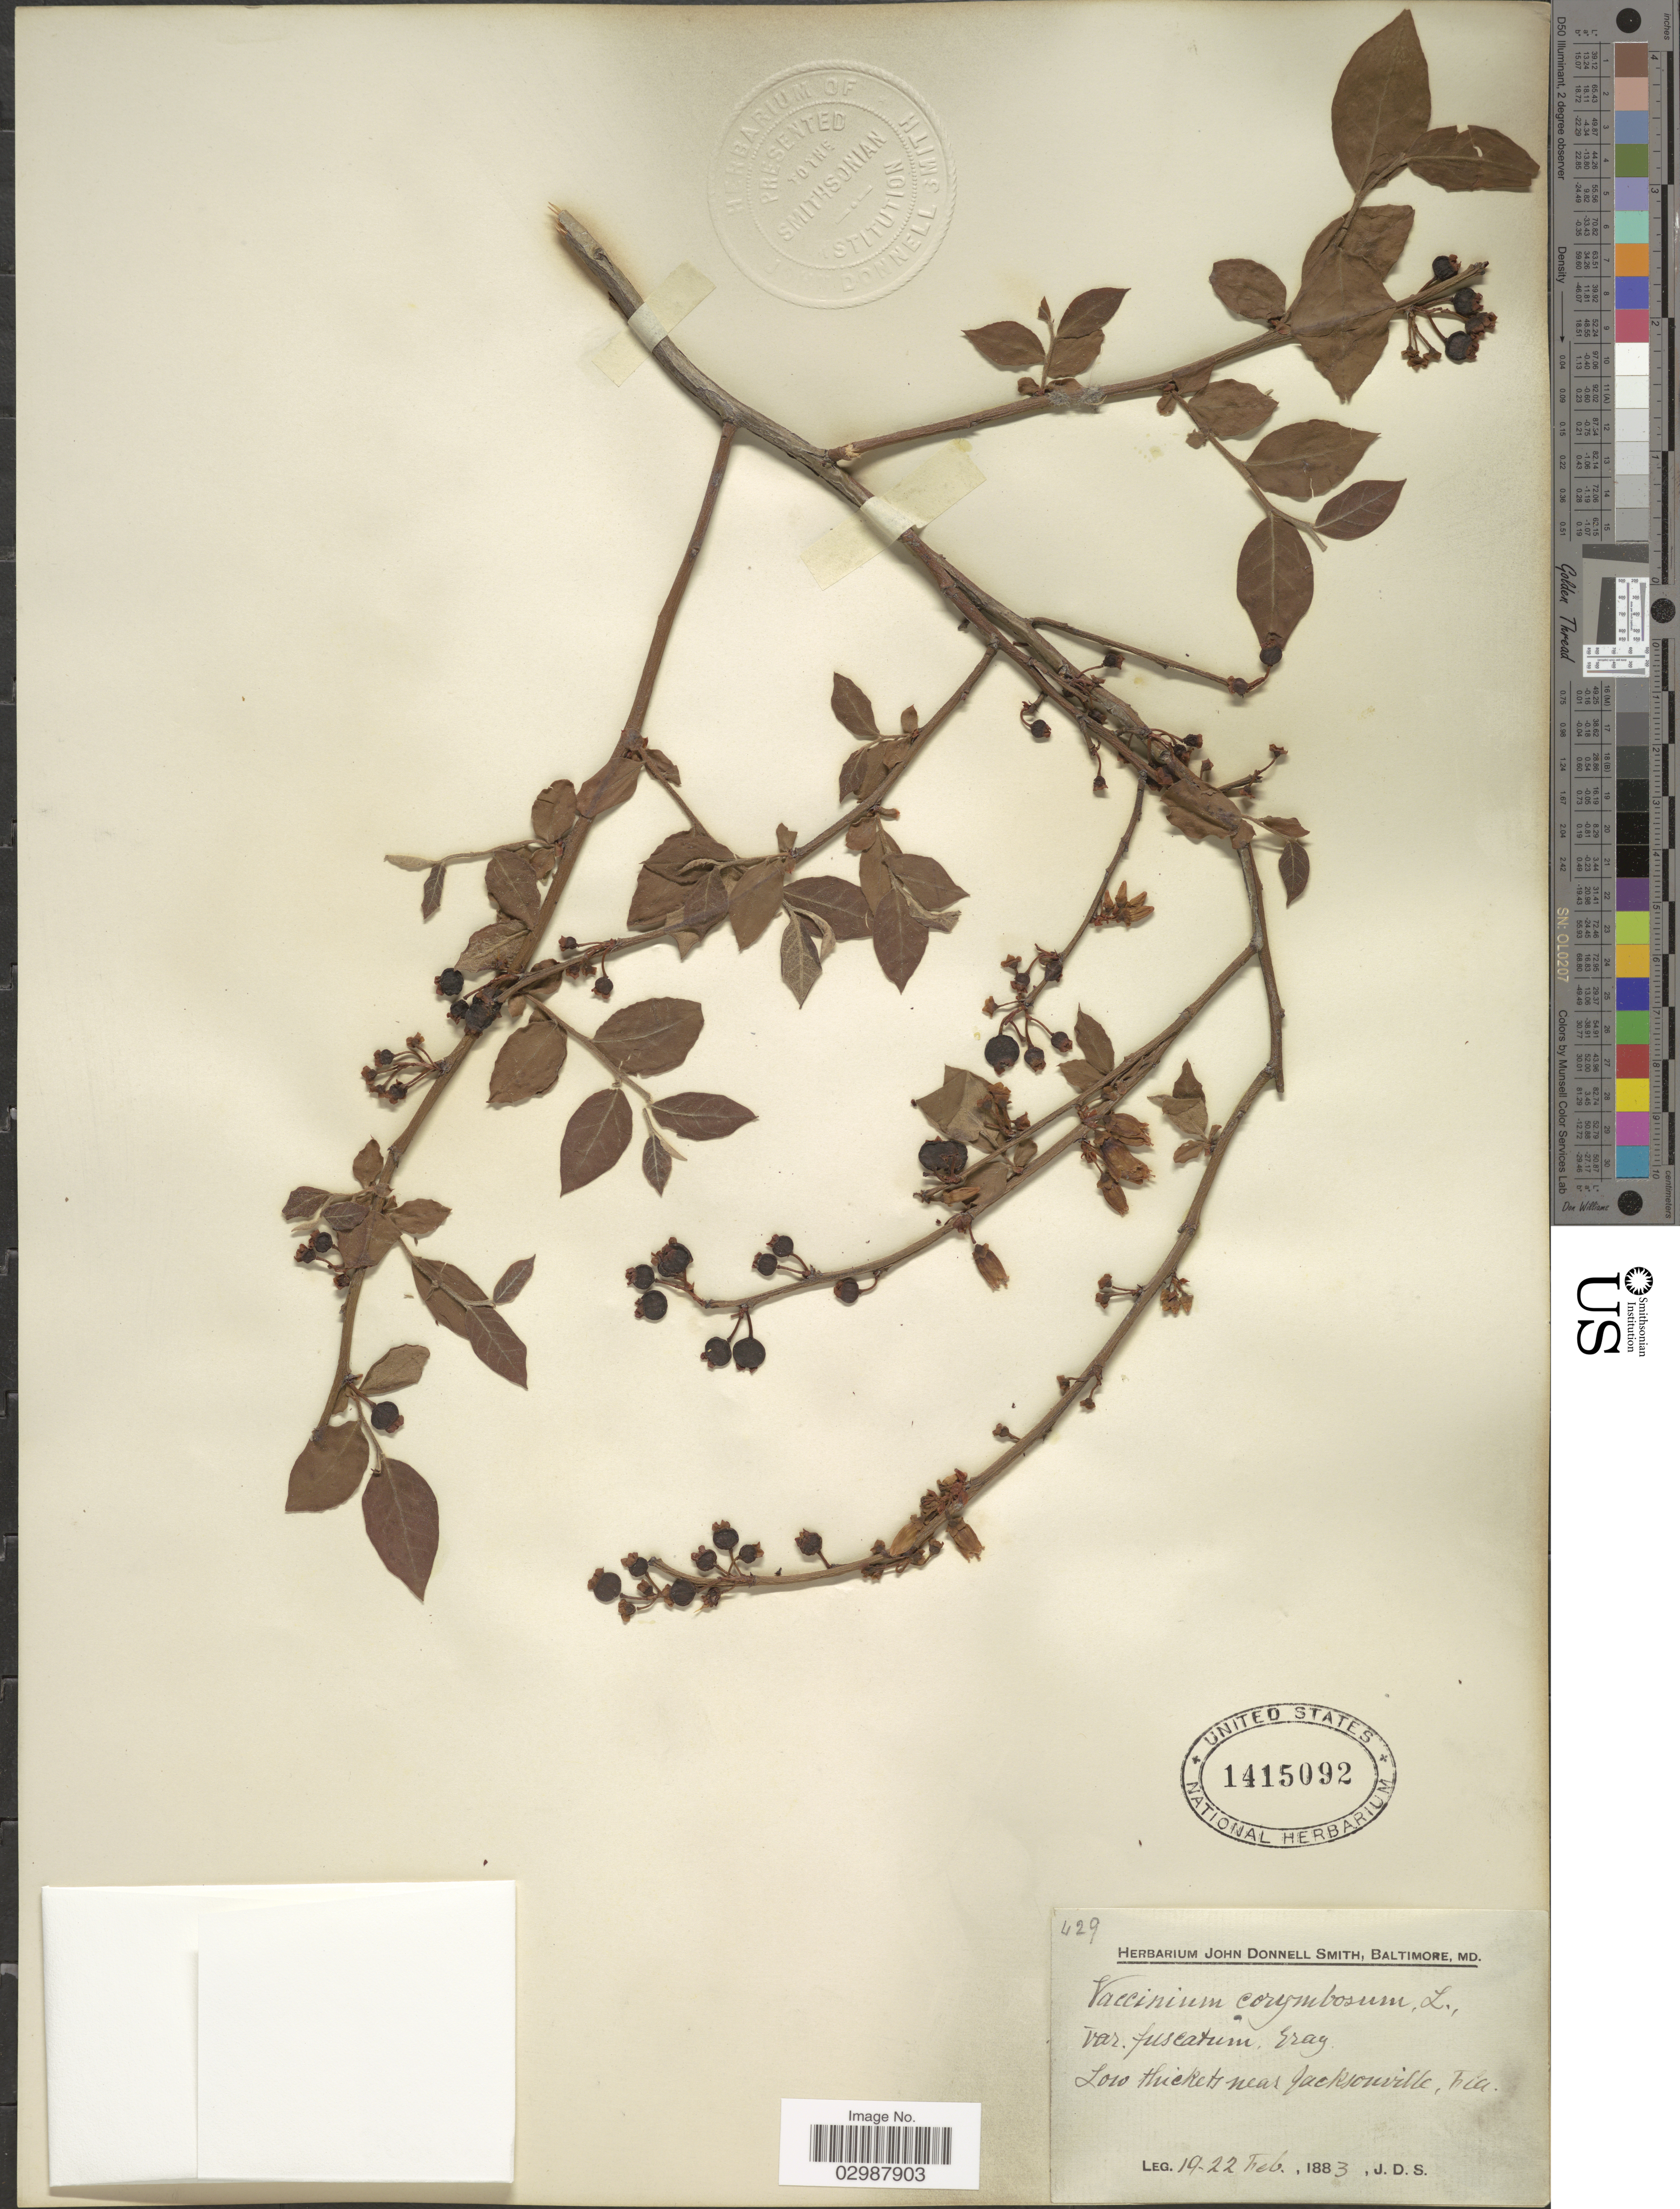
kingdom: Plantae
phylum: Tracheophyta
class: Magnoliopsida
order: Ericales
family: Ericaceae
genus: Vaccinium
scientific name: Vaccinium corymbosum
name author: L.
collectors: J. Donnell Smith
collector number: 429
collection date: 1883-02-19/1883-02-22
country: United States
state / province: Florida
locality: Low thickets near Jacksonville.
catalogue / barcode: US 1415092